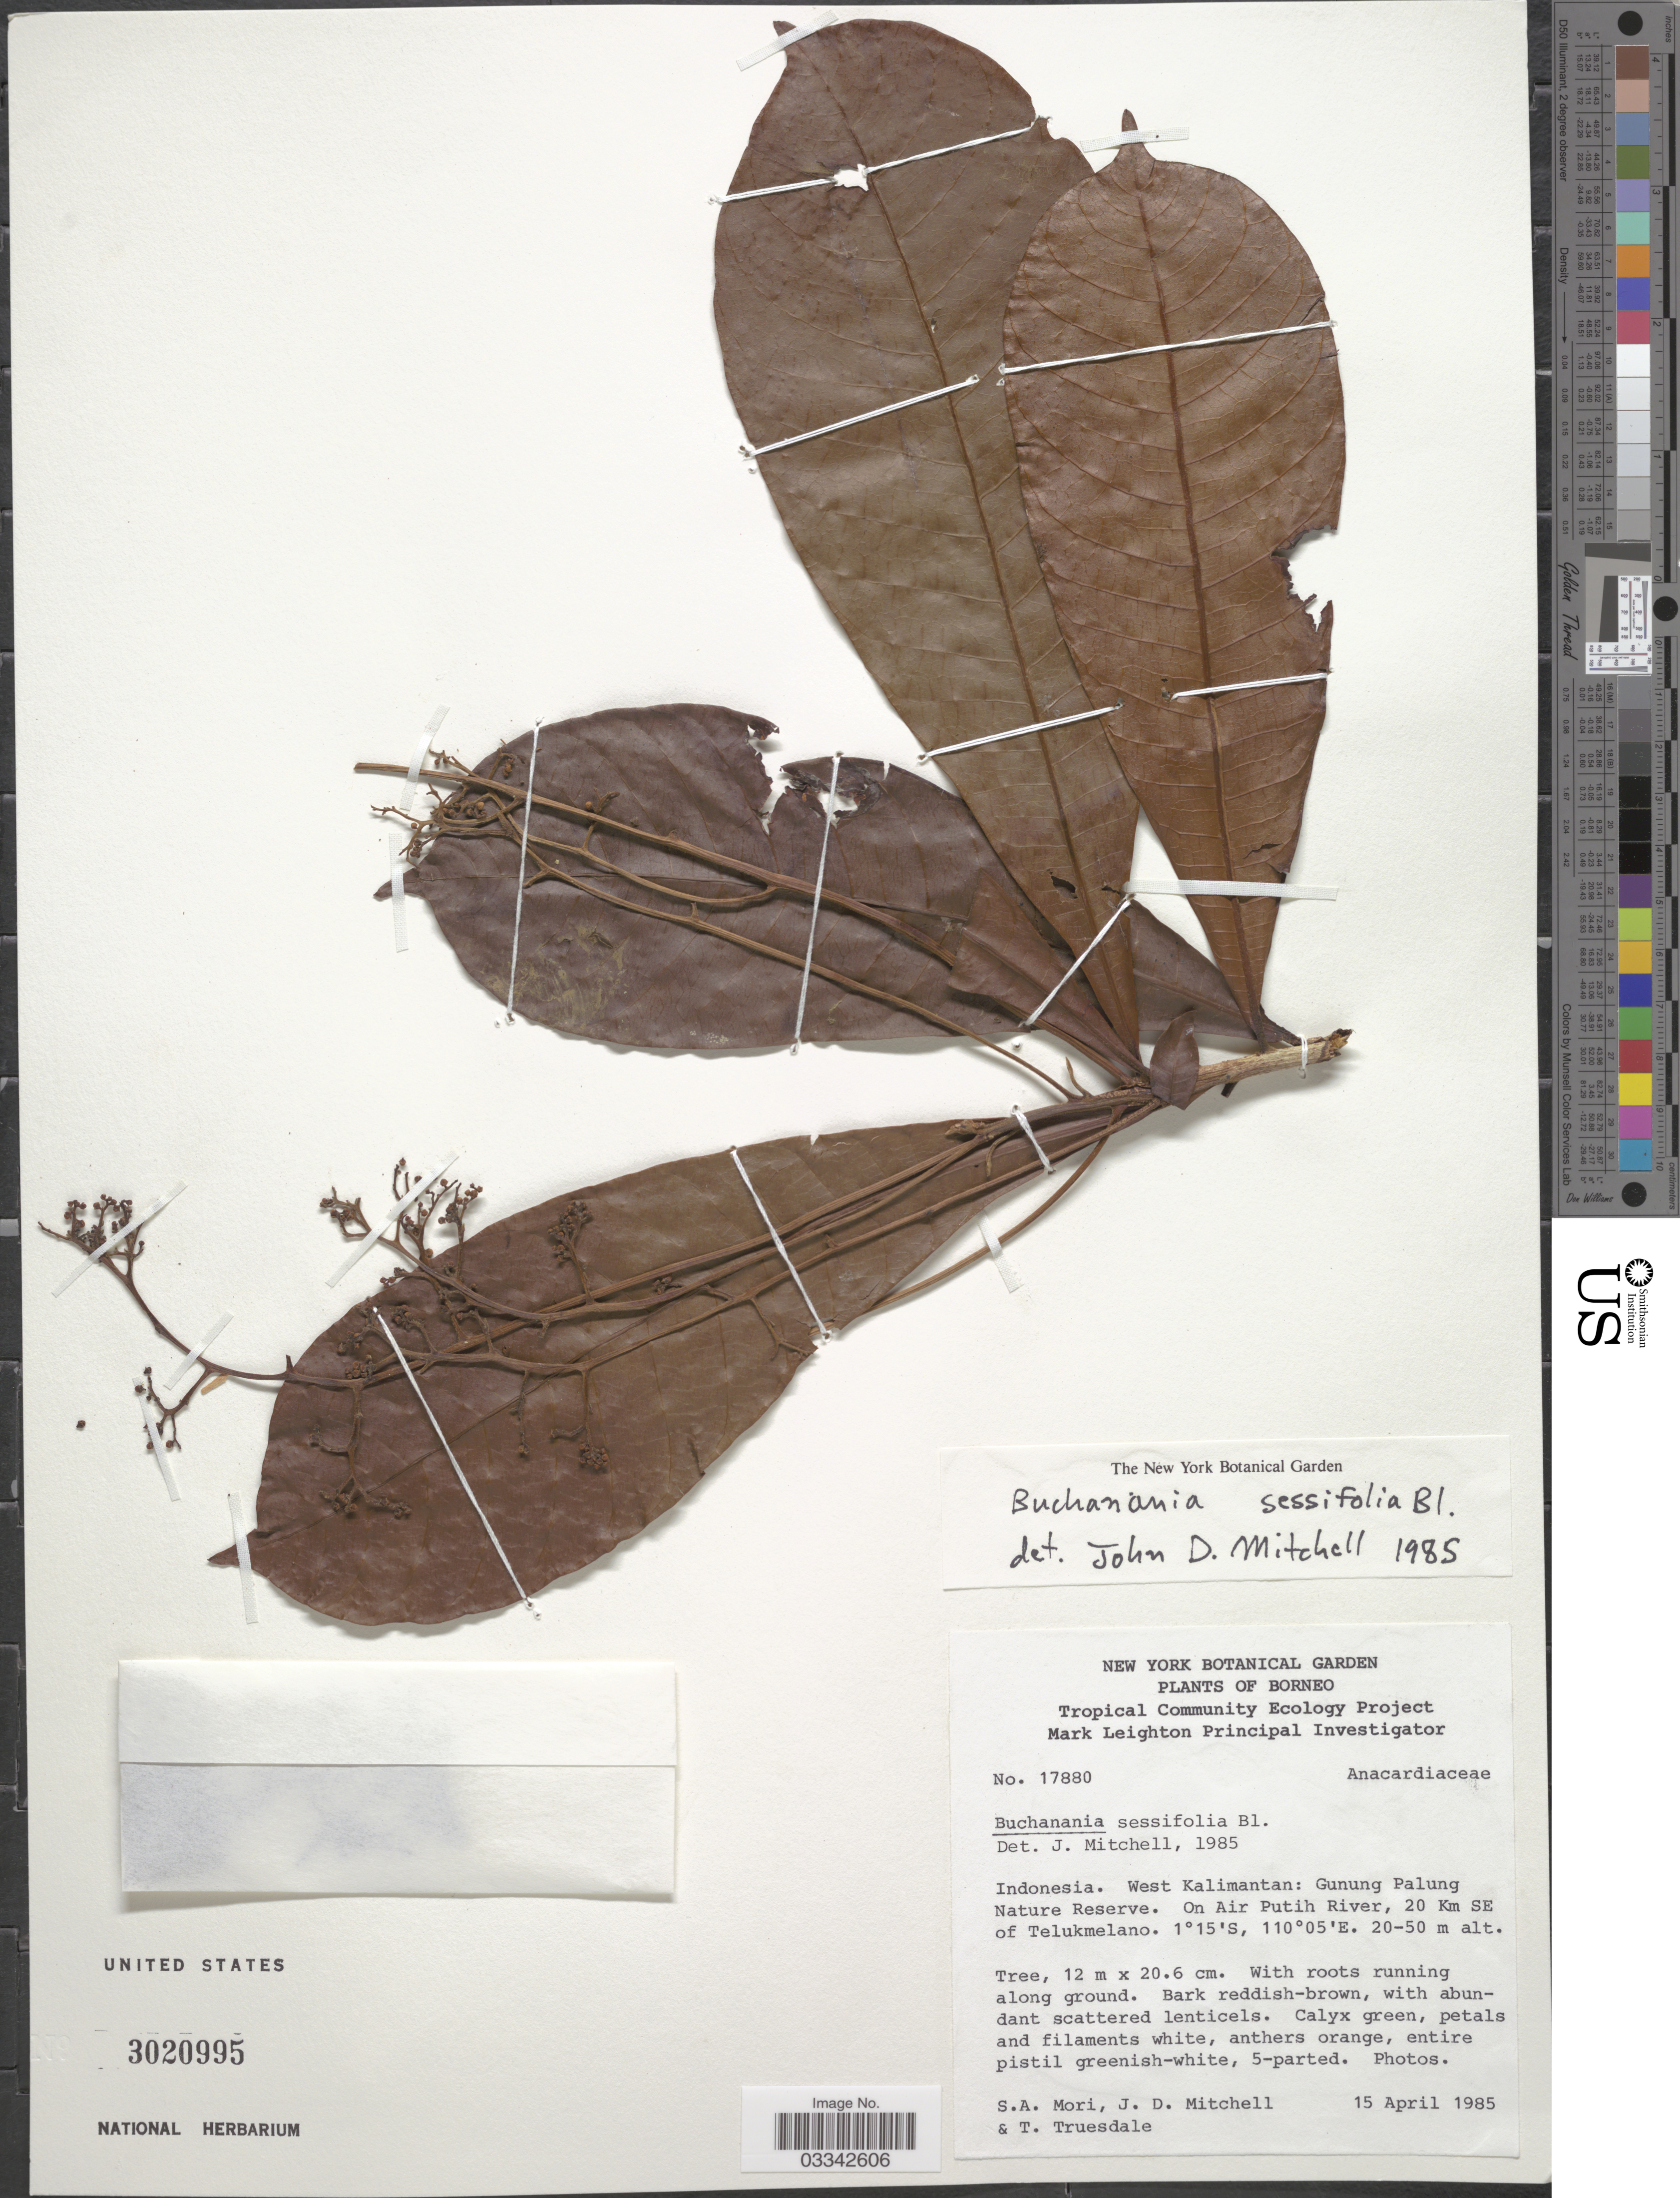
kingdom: Plantae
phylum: Tracheophyta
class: Magnoliopsida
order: Sapindales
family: Anacardiaceae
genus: Buchanania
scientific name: Buchanania sessifolia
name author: Blume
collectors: S. Mori, J. D. Mitchell & T. Truesdale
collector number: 17880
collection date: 1985-04-15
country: Indonesia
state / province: Kalimantan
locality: Borneo. West Kalimantan: Gunung Palung Nature Reserve. On Air Putih River, 20 Km SE of Telukmelano.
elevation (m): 20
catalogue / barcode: US 3020995